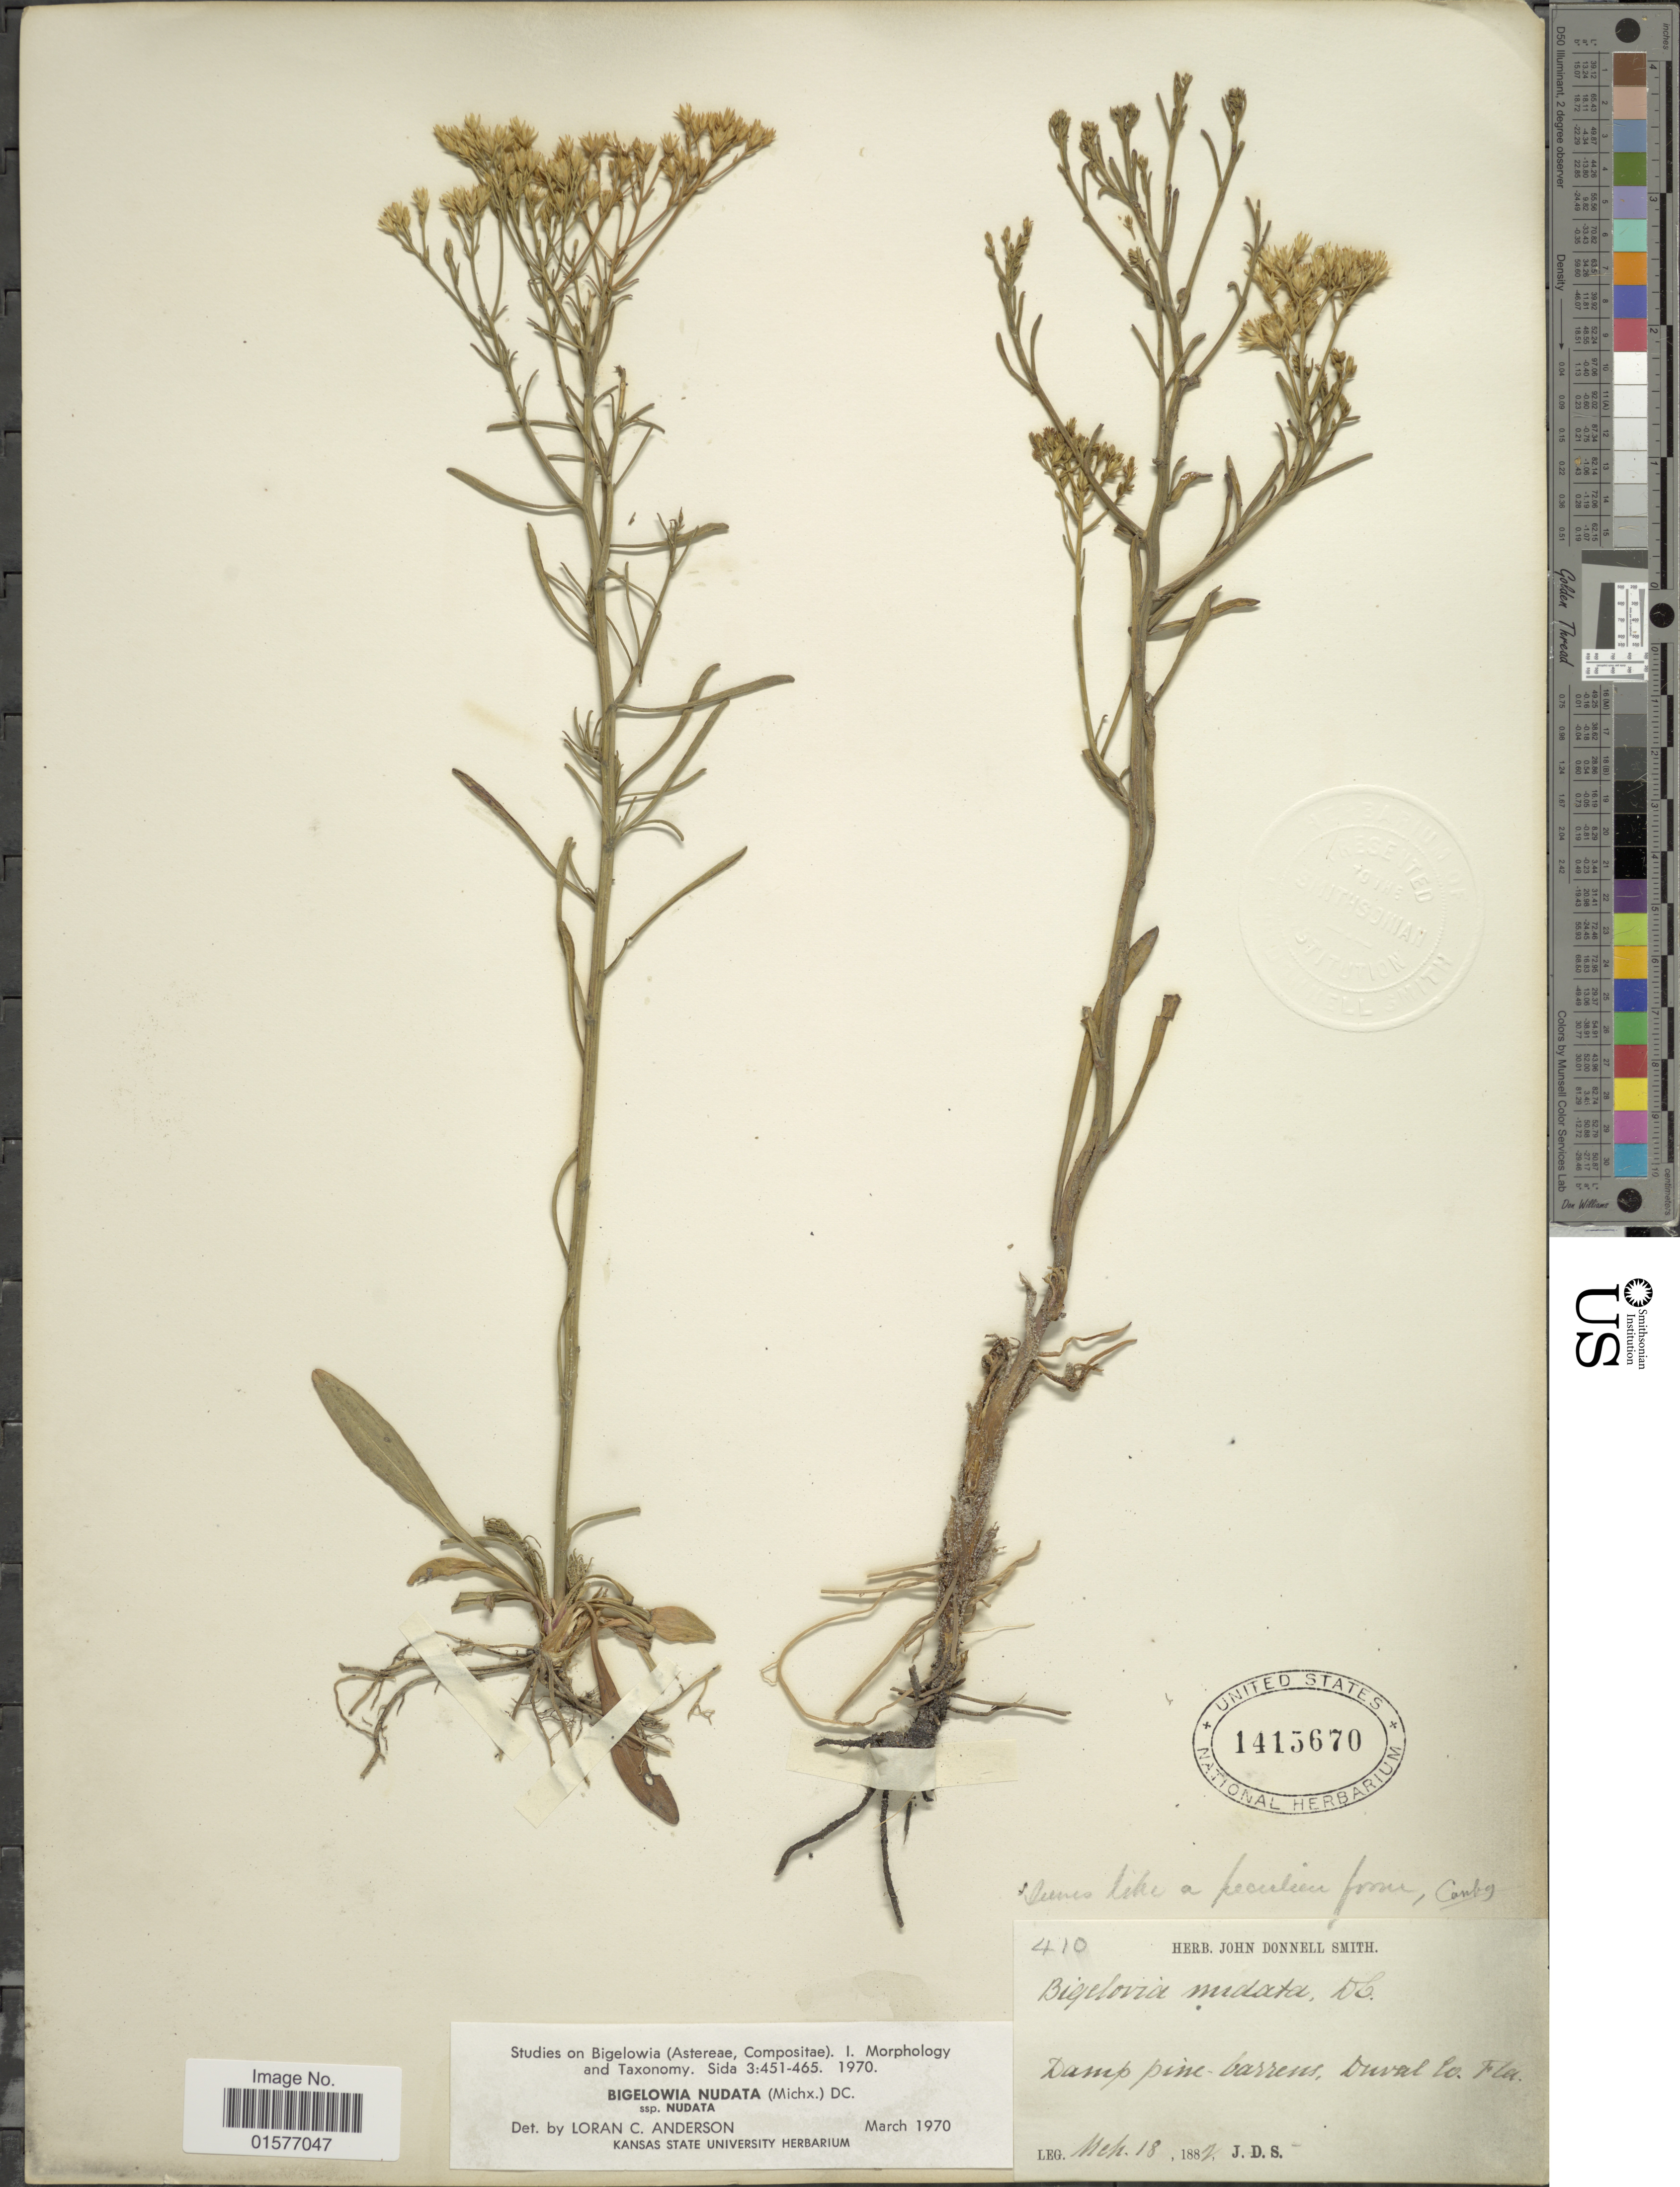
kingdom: Plantae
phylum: Tracheophyta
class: Magnoliopsida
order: Asterales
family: Asteraceae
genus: Bigelowia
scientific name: Bigelowia nudata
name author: (Michx.) DC.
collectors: J. Donnell Smith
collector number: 410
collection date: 1887-03-18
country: United States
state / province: Florida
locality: Damp pine-barrens, Duval Co. Fla.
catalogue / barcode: US 1415670